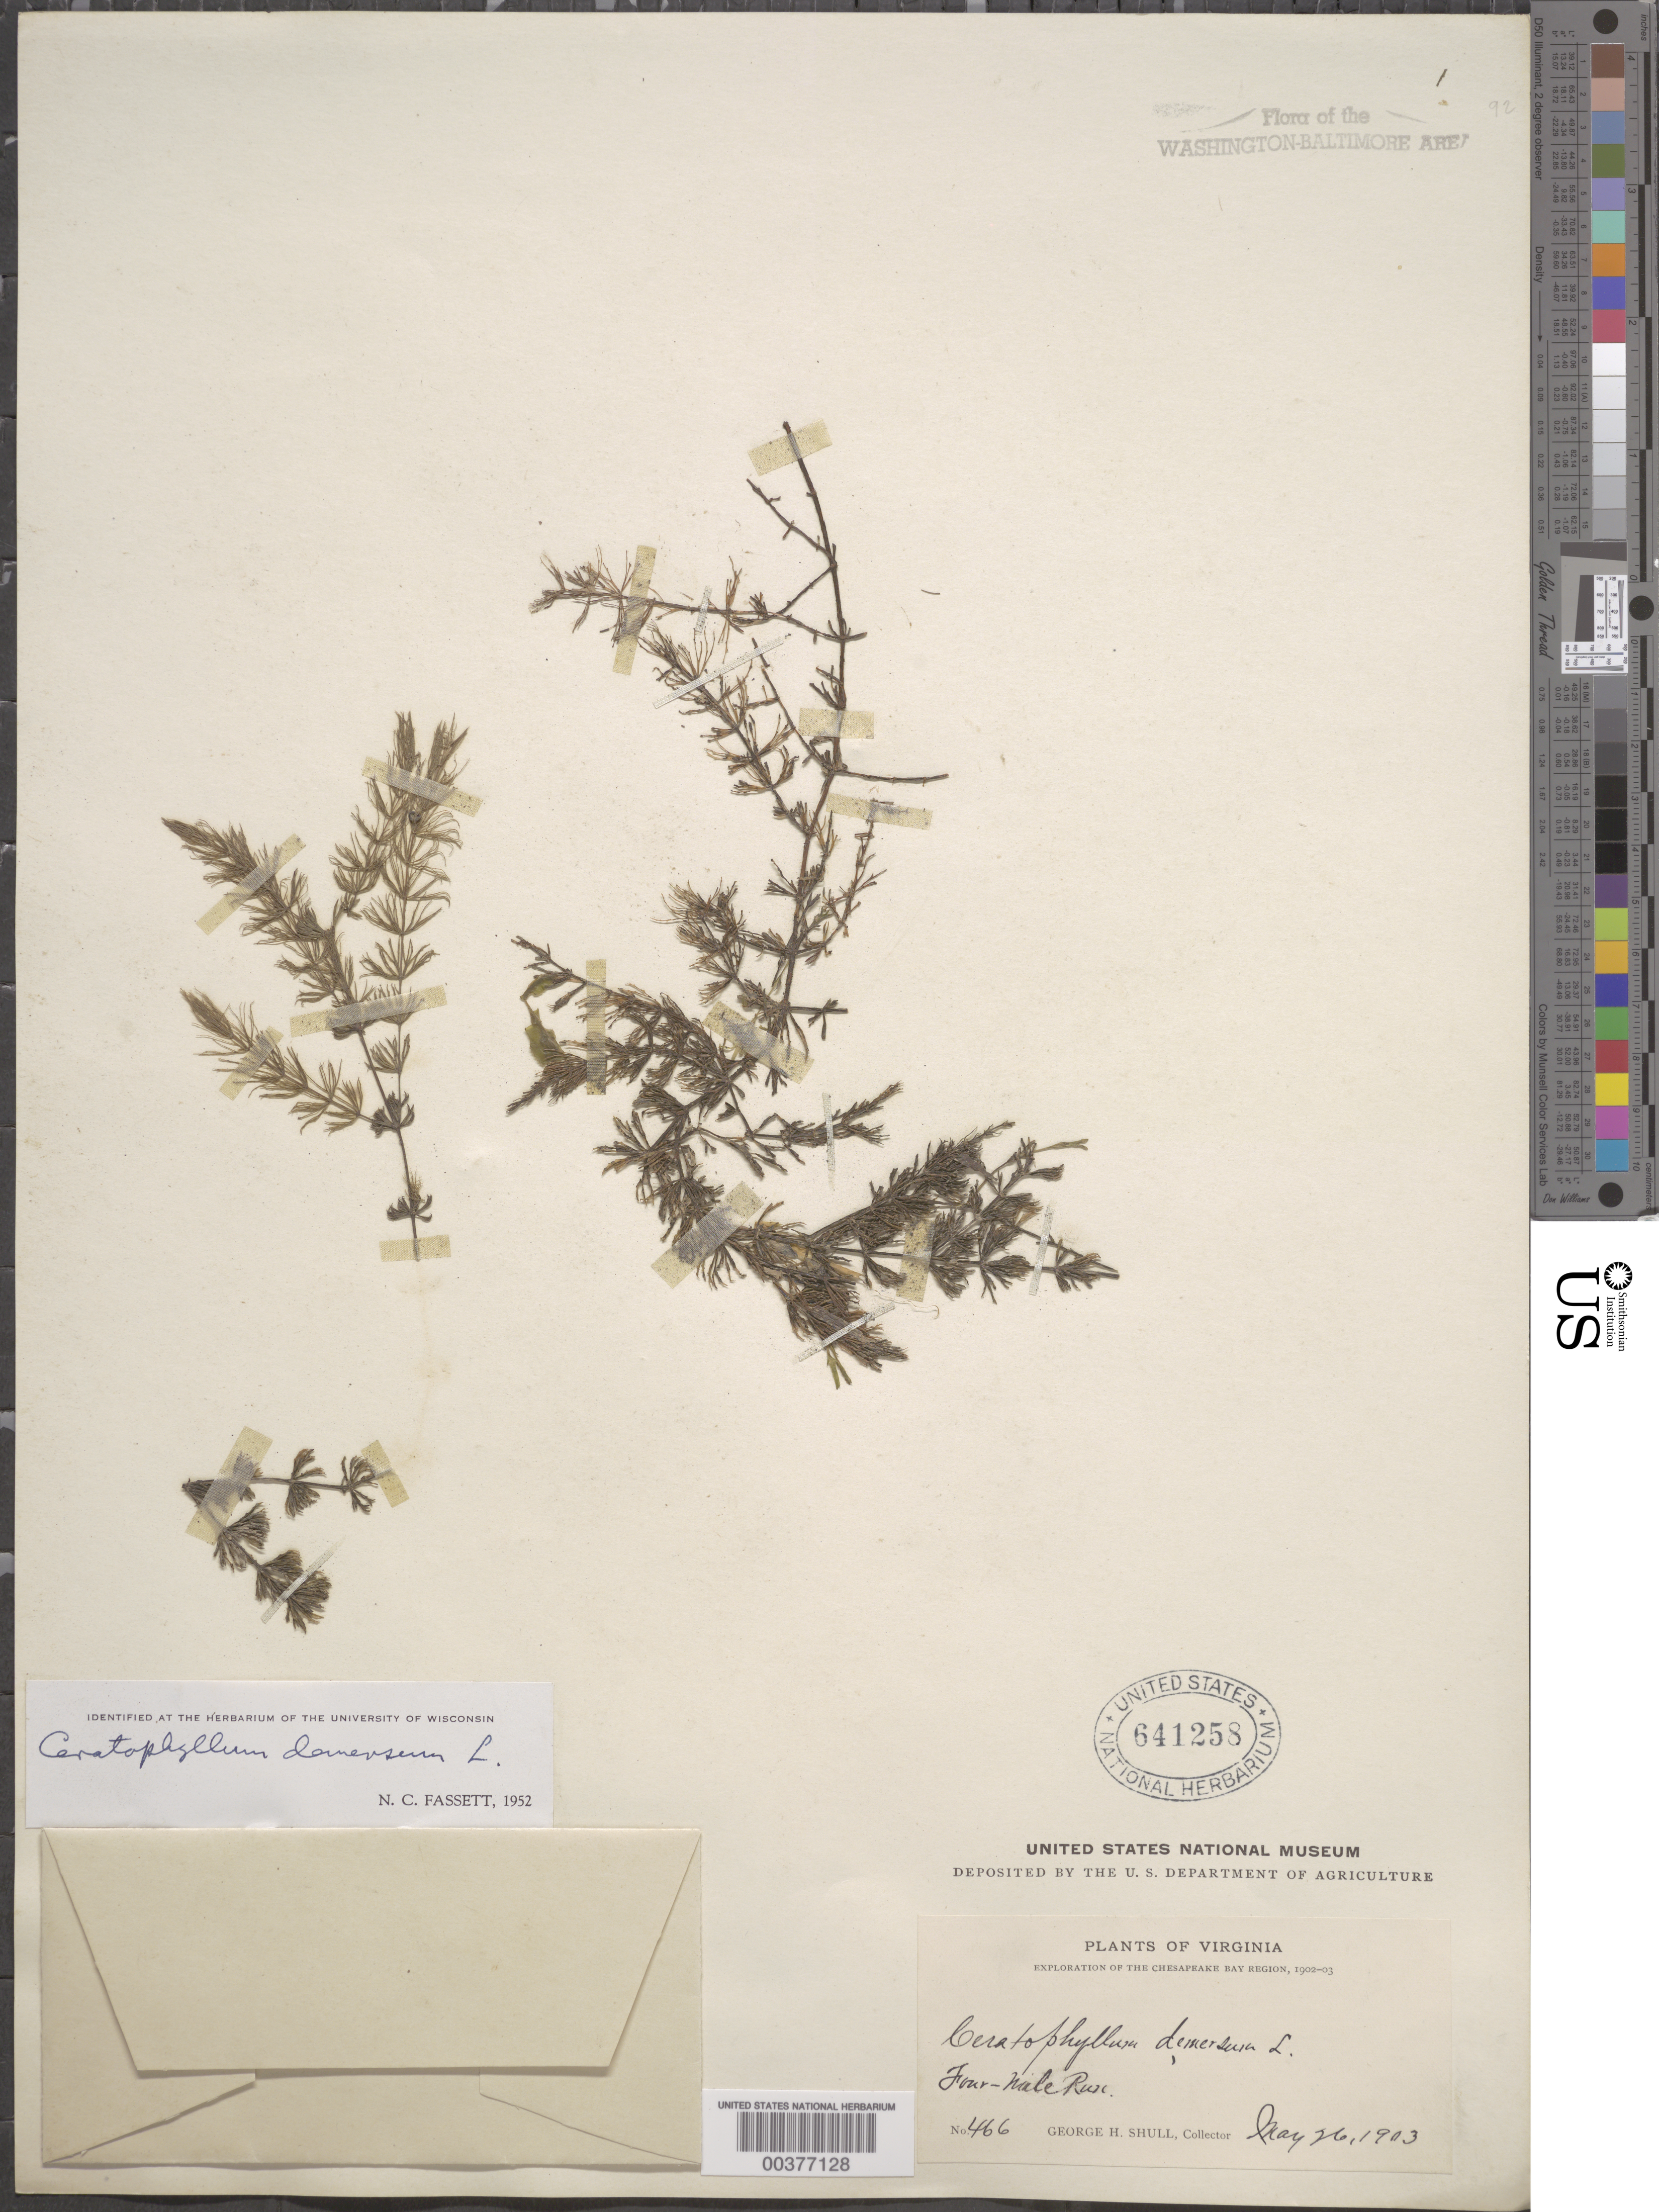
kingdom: Plantae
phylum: Tracheophyta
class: Magnoliopsida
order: Ceratophyllales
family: Ceratophyllaceae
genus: Ceratophyllum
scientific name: Ceratophyllum demersum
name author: L.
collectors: G. H. Shull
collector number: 466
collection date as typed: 26 May 1903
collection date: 1903-05-26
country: United States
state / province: Virginia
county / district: Arlington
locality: Four Mile Run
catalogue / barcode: US 641258